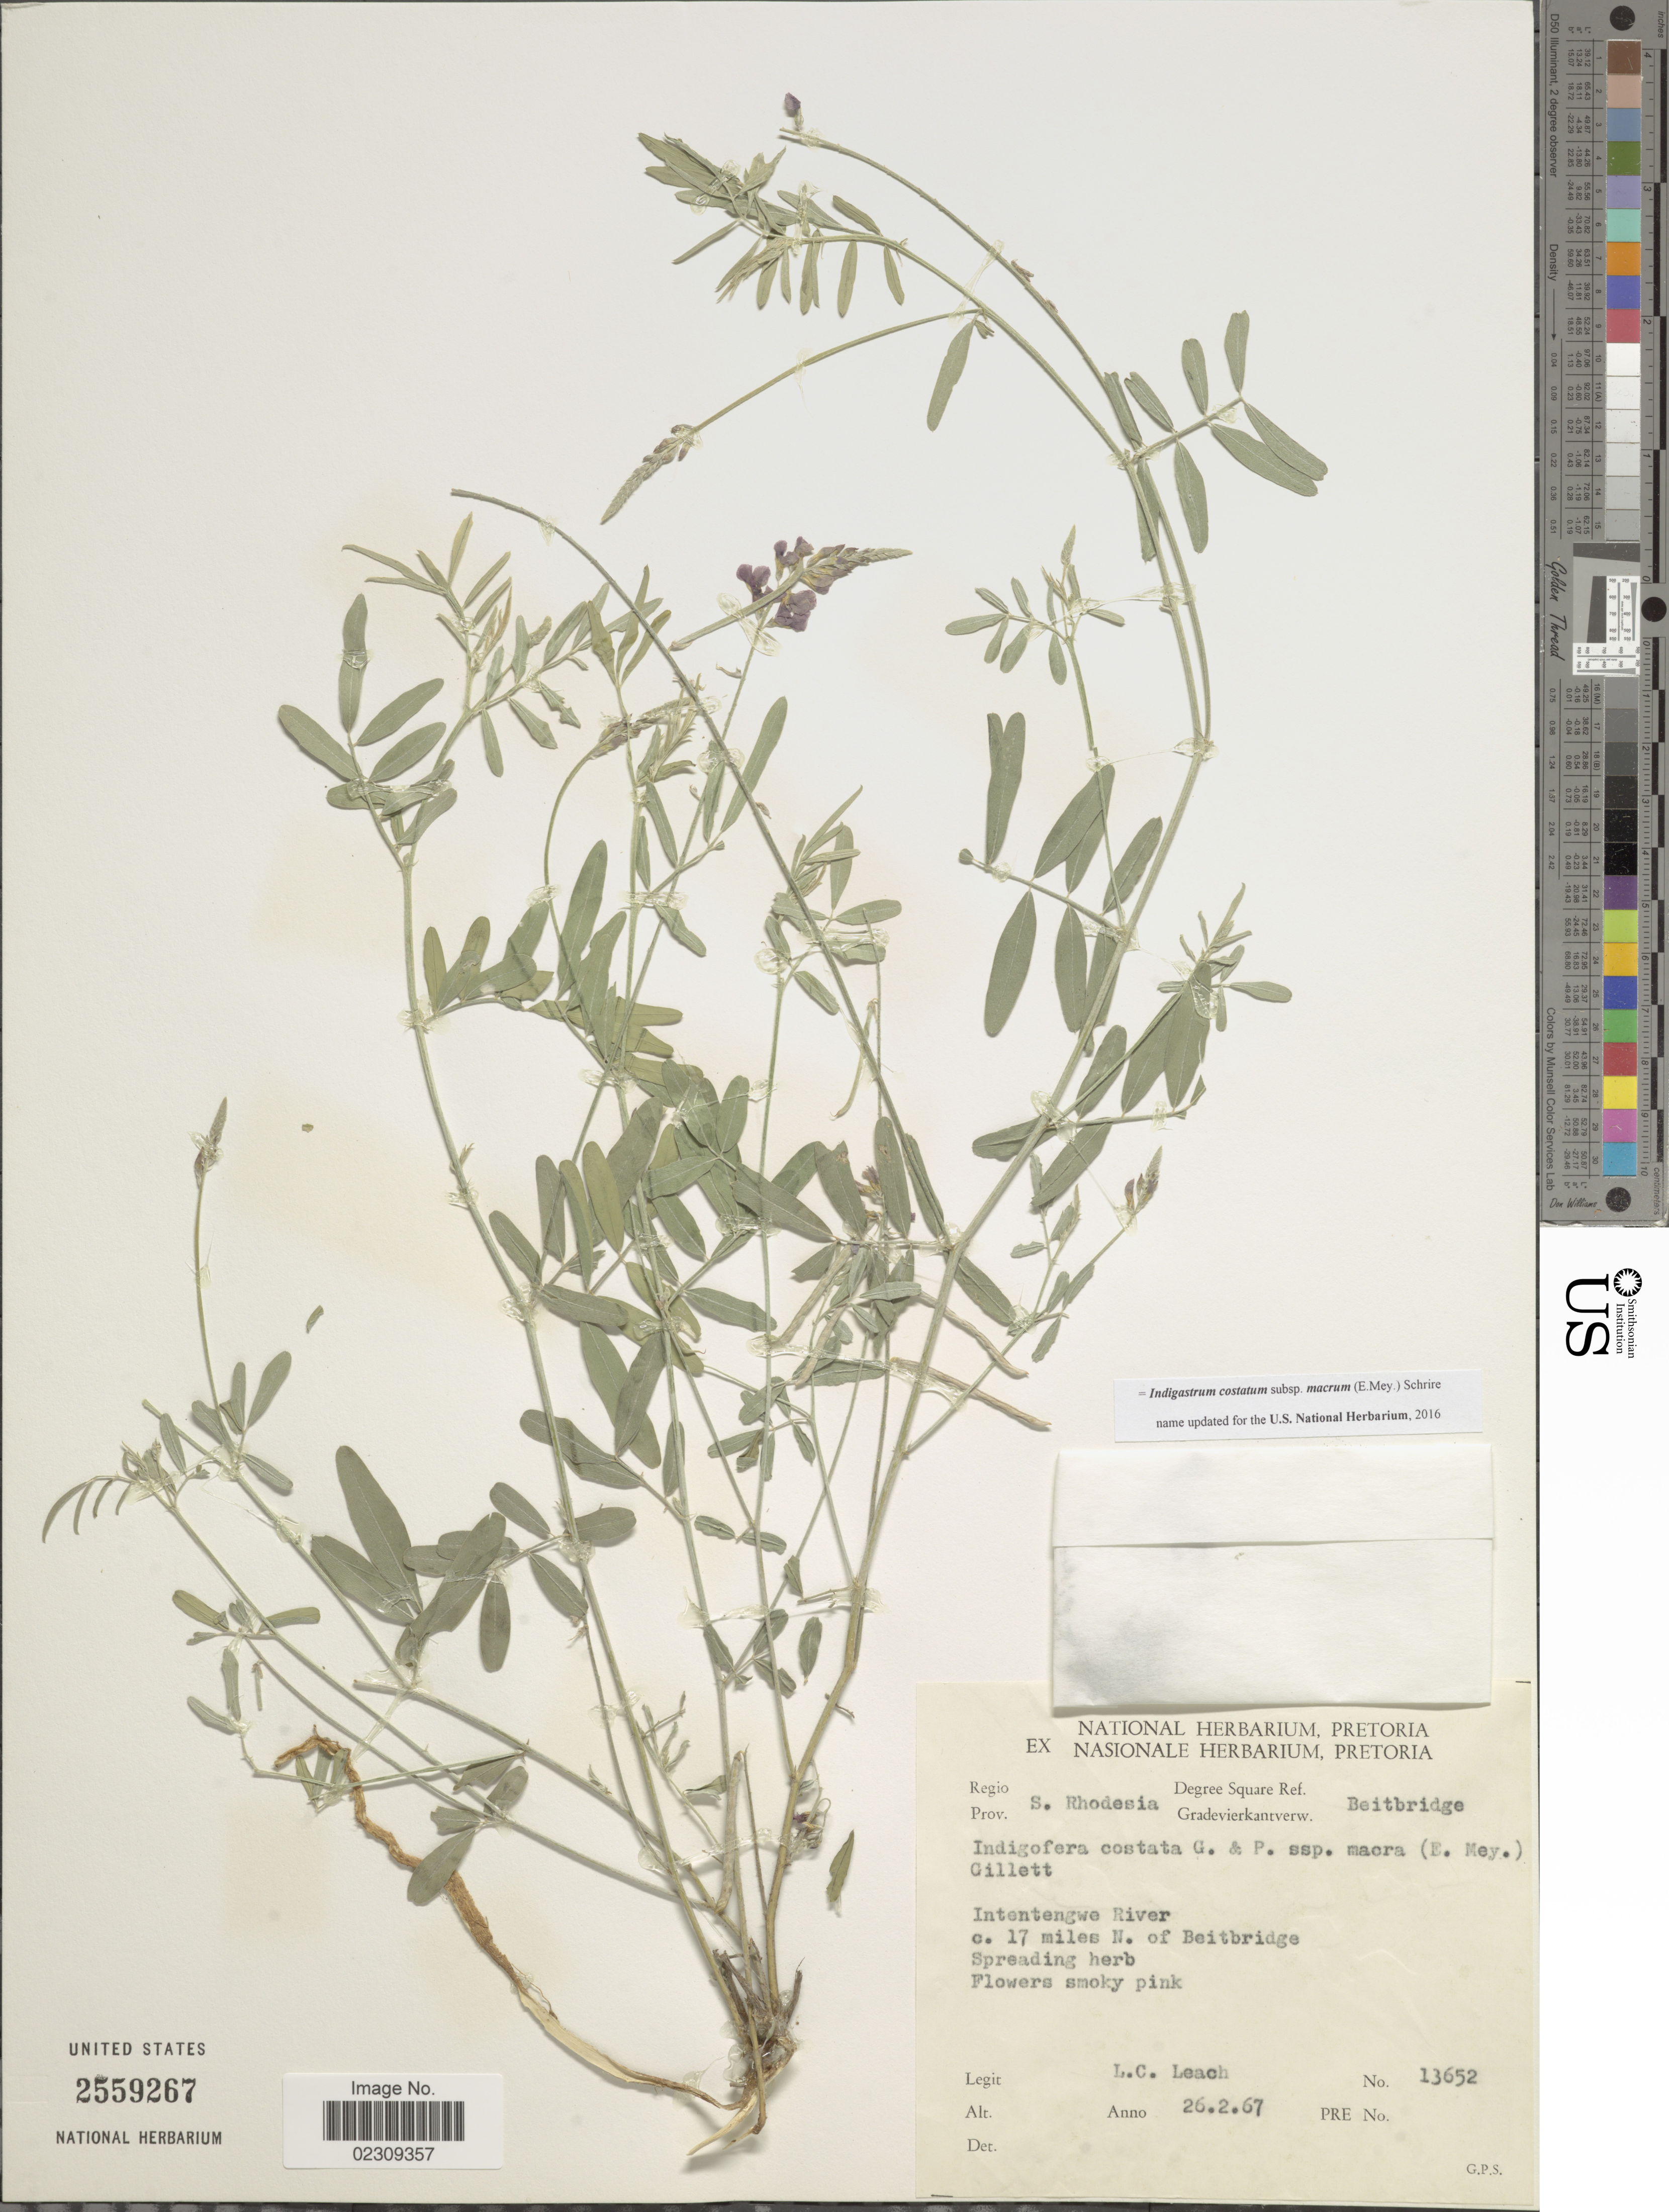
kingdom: Plantae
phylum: Tracheophyta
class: Magnoliopsida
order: Fabales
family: Fabaceae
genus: Indigastrum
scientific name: Indigastrum costatum subsp. goniodes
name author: (Hochst. ex Baker) Schrire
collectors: L. Leach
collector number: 13652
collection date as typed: Transcribed d/m/y: 26/2/67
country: Zimbabwe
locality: S. Rhodesia, Intentengwe River, c. 17 miles N. of Beitbridge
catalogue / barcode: US 2559267